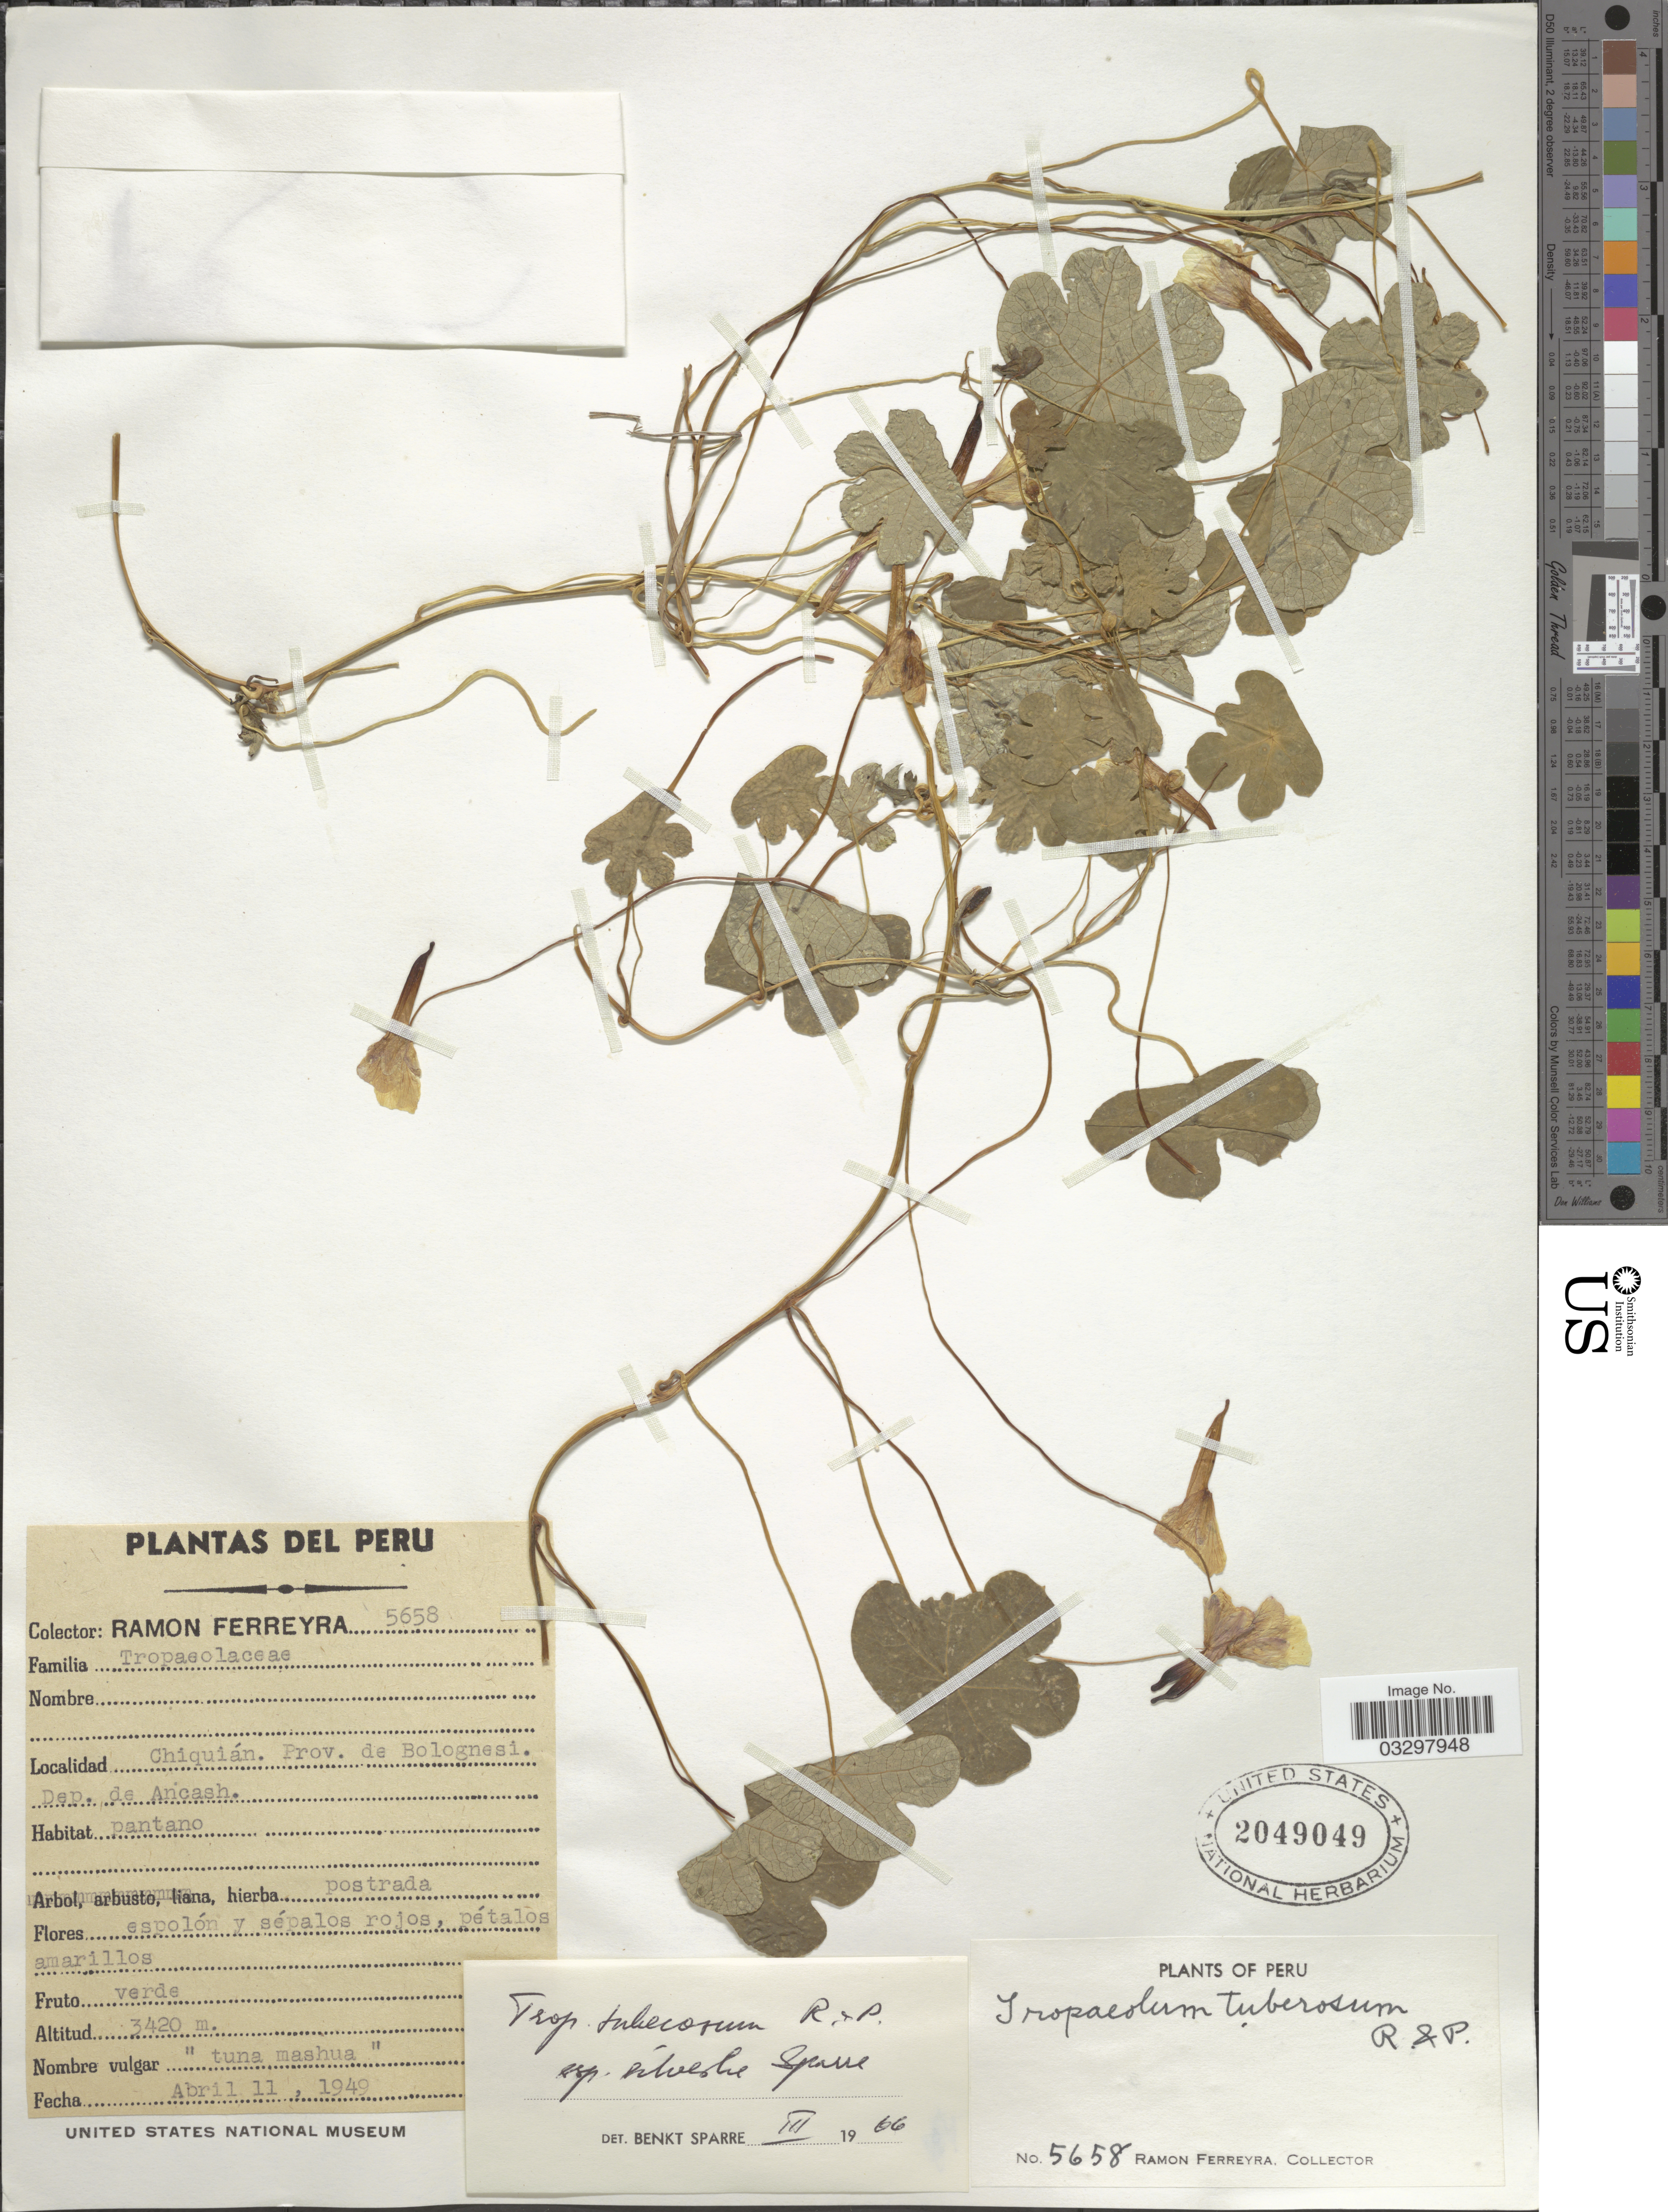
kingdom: Plantae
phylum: Tracheophyta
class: Magnoliopsida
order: Brassicales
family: Tropaeolaceae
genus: Tropaeolum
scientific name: Tropaeolum tuberosum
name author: Ruiz & Pav.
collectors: R. A. Ferreyra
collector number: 5658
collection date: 1949-04-11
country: Peru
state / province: Ancash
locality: Chiquián, Prov. de Bolognesi. Dep. de Ancash.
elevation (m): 3420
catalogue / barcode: US 2049049